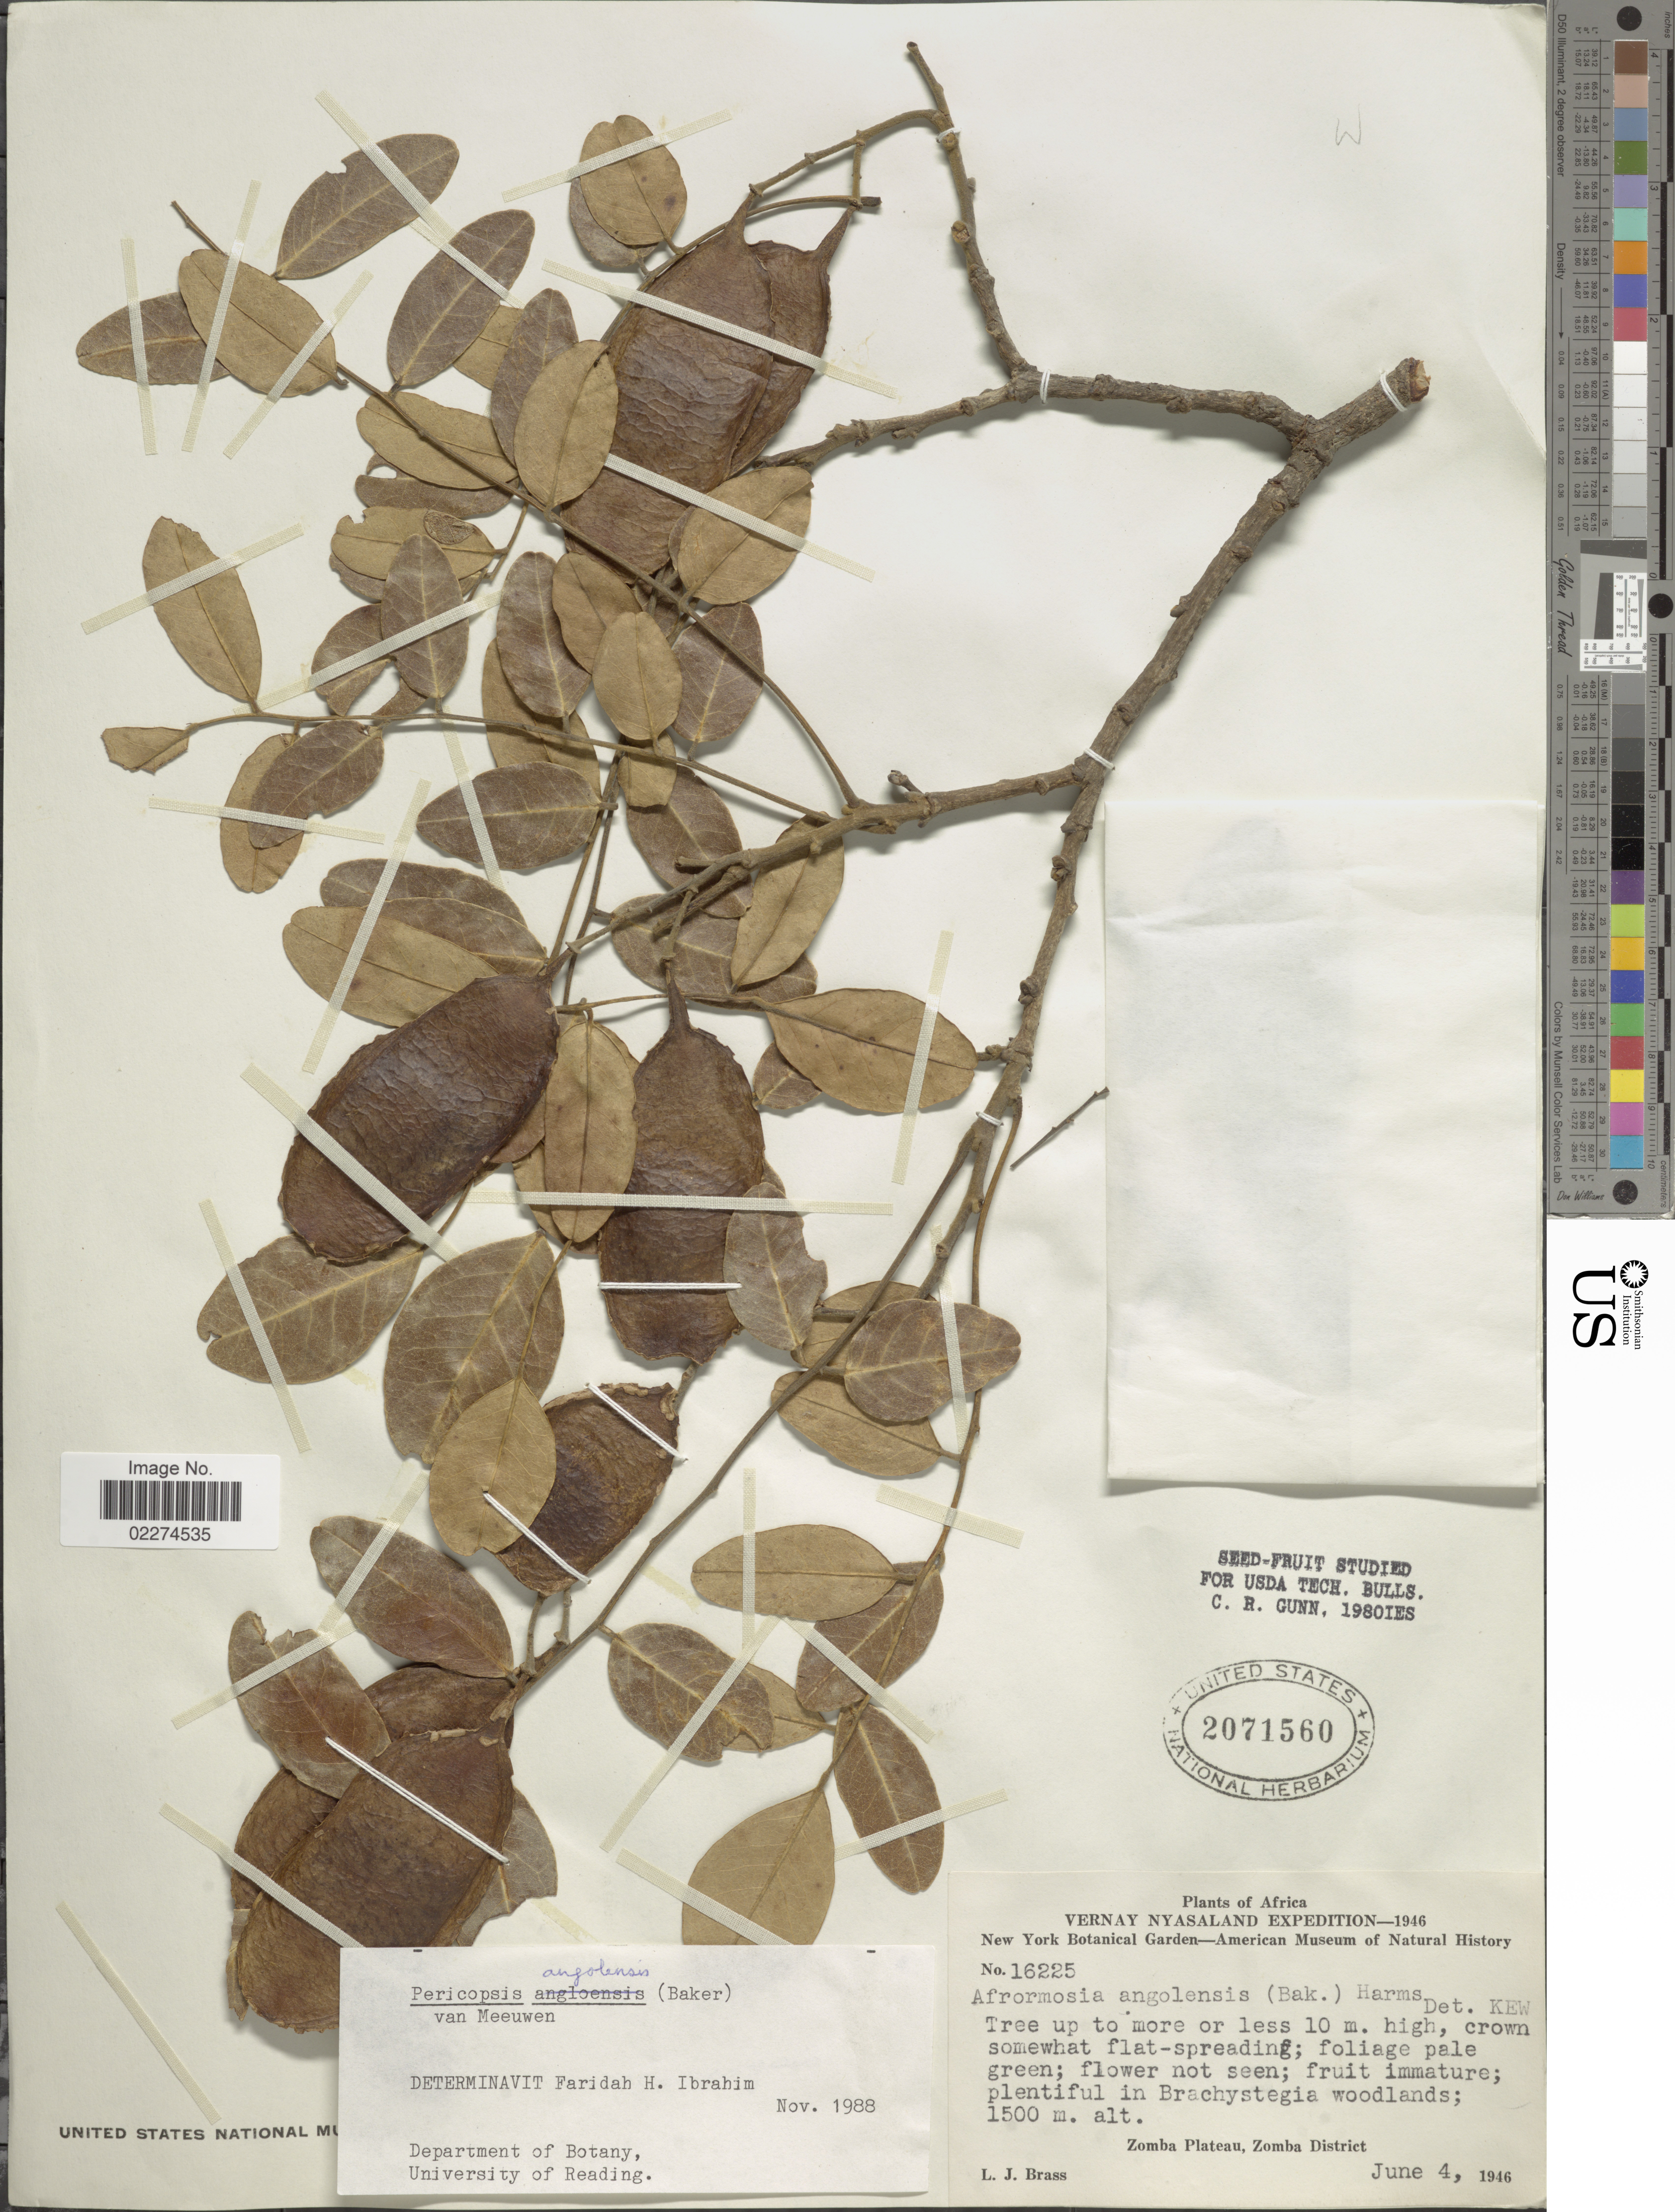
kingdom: Plantae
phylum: Tracheophyta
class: Magnoliopsida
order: Fabales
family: Fabaceae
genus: Pericopsis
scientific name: Pericopsis angolensis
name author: (Baker) Meeuwen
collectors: L. J. Brass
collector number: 16225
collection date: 1946-06-04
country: Malawi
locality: Vernay Nyasaland, Zomba Plateau, Zomba District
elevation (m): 1500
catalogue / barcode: US 2071560